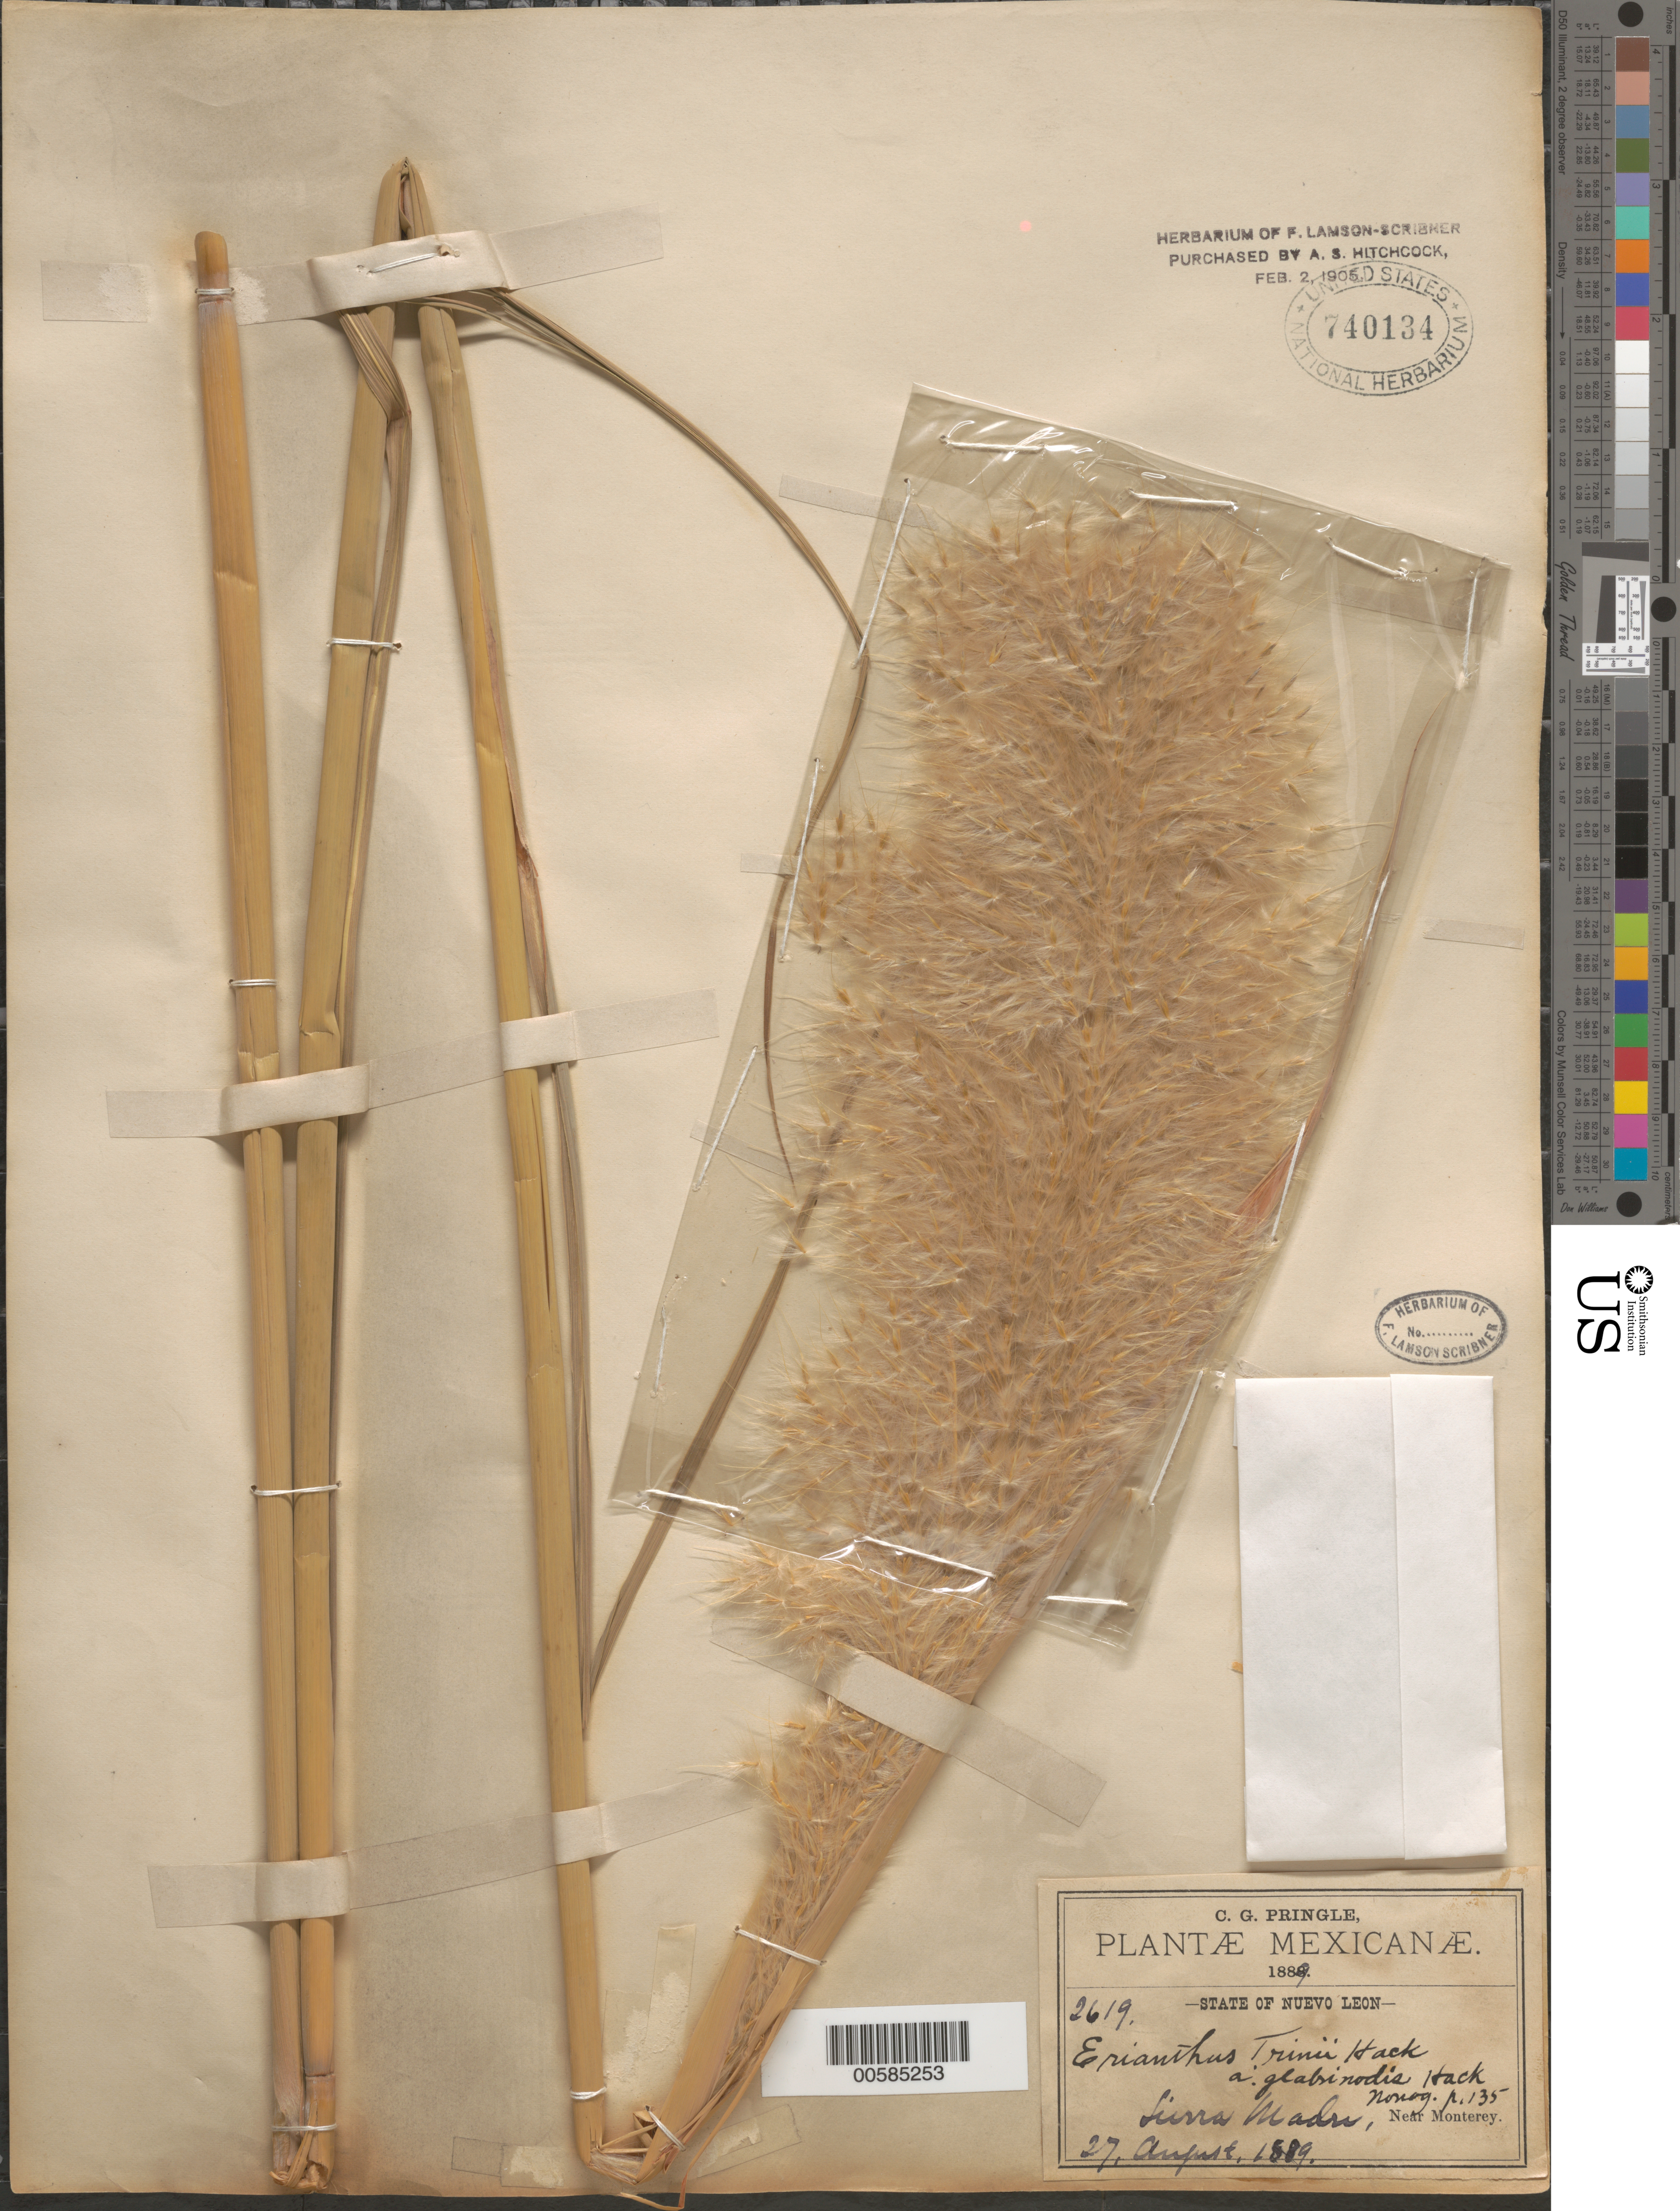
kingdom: Plantae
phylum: Tracheophyta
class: Liliopsida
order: Poales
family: Poaceae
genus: Erianthus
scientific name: Erianthus trinii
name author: Hack.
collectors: C. G. Pringle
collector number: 2619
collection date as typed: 27 Aug 1889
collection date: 1889-08-27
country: Mexico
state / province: Nuevo León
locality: Sierra Madre, Near Monterey.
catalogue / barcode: US 740134